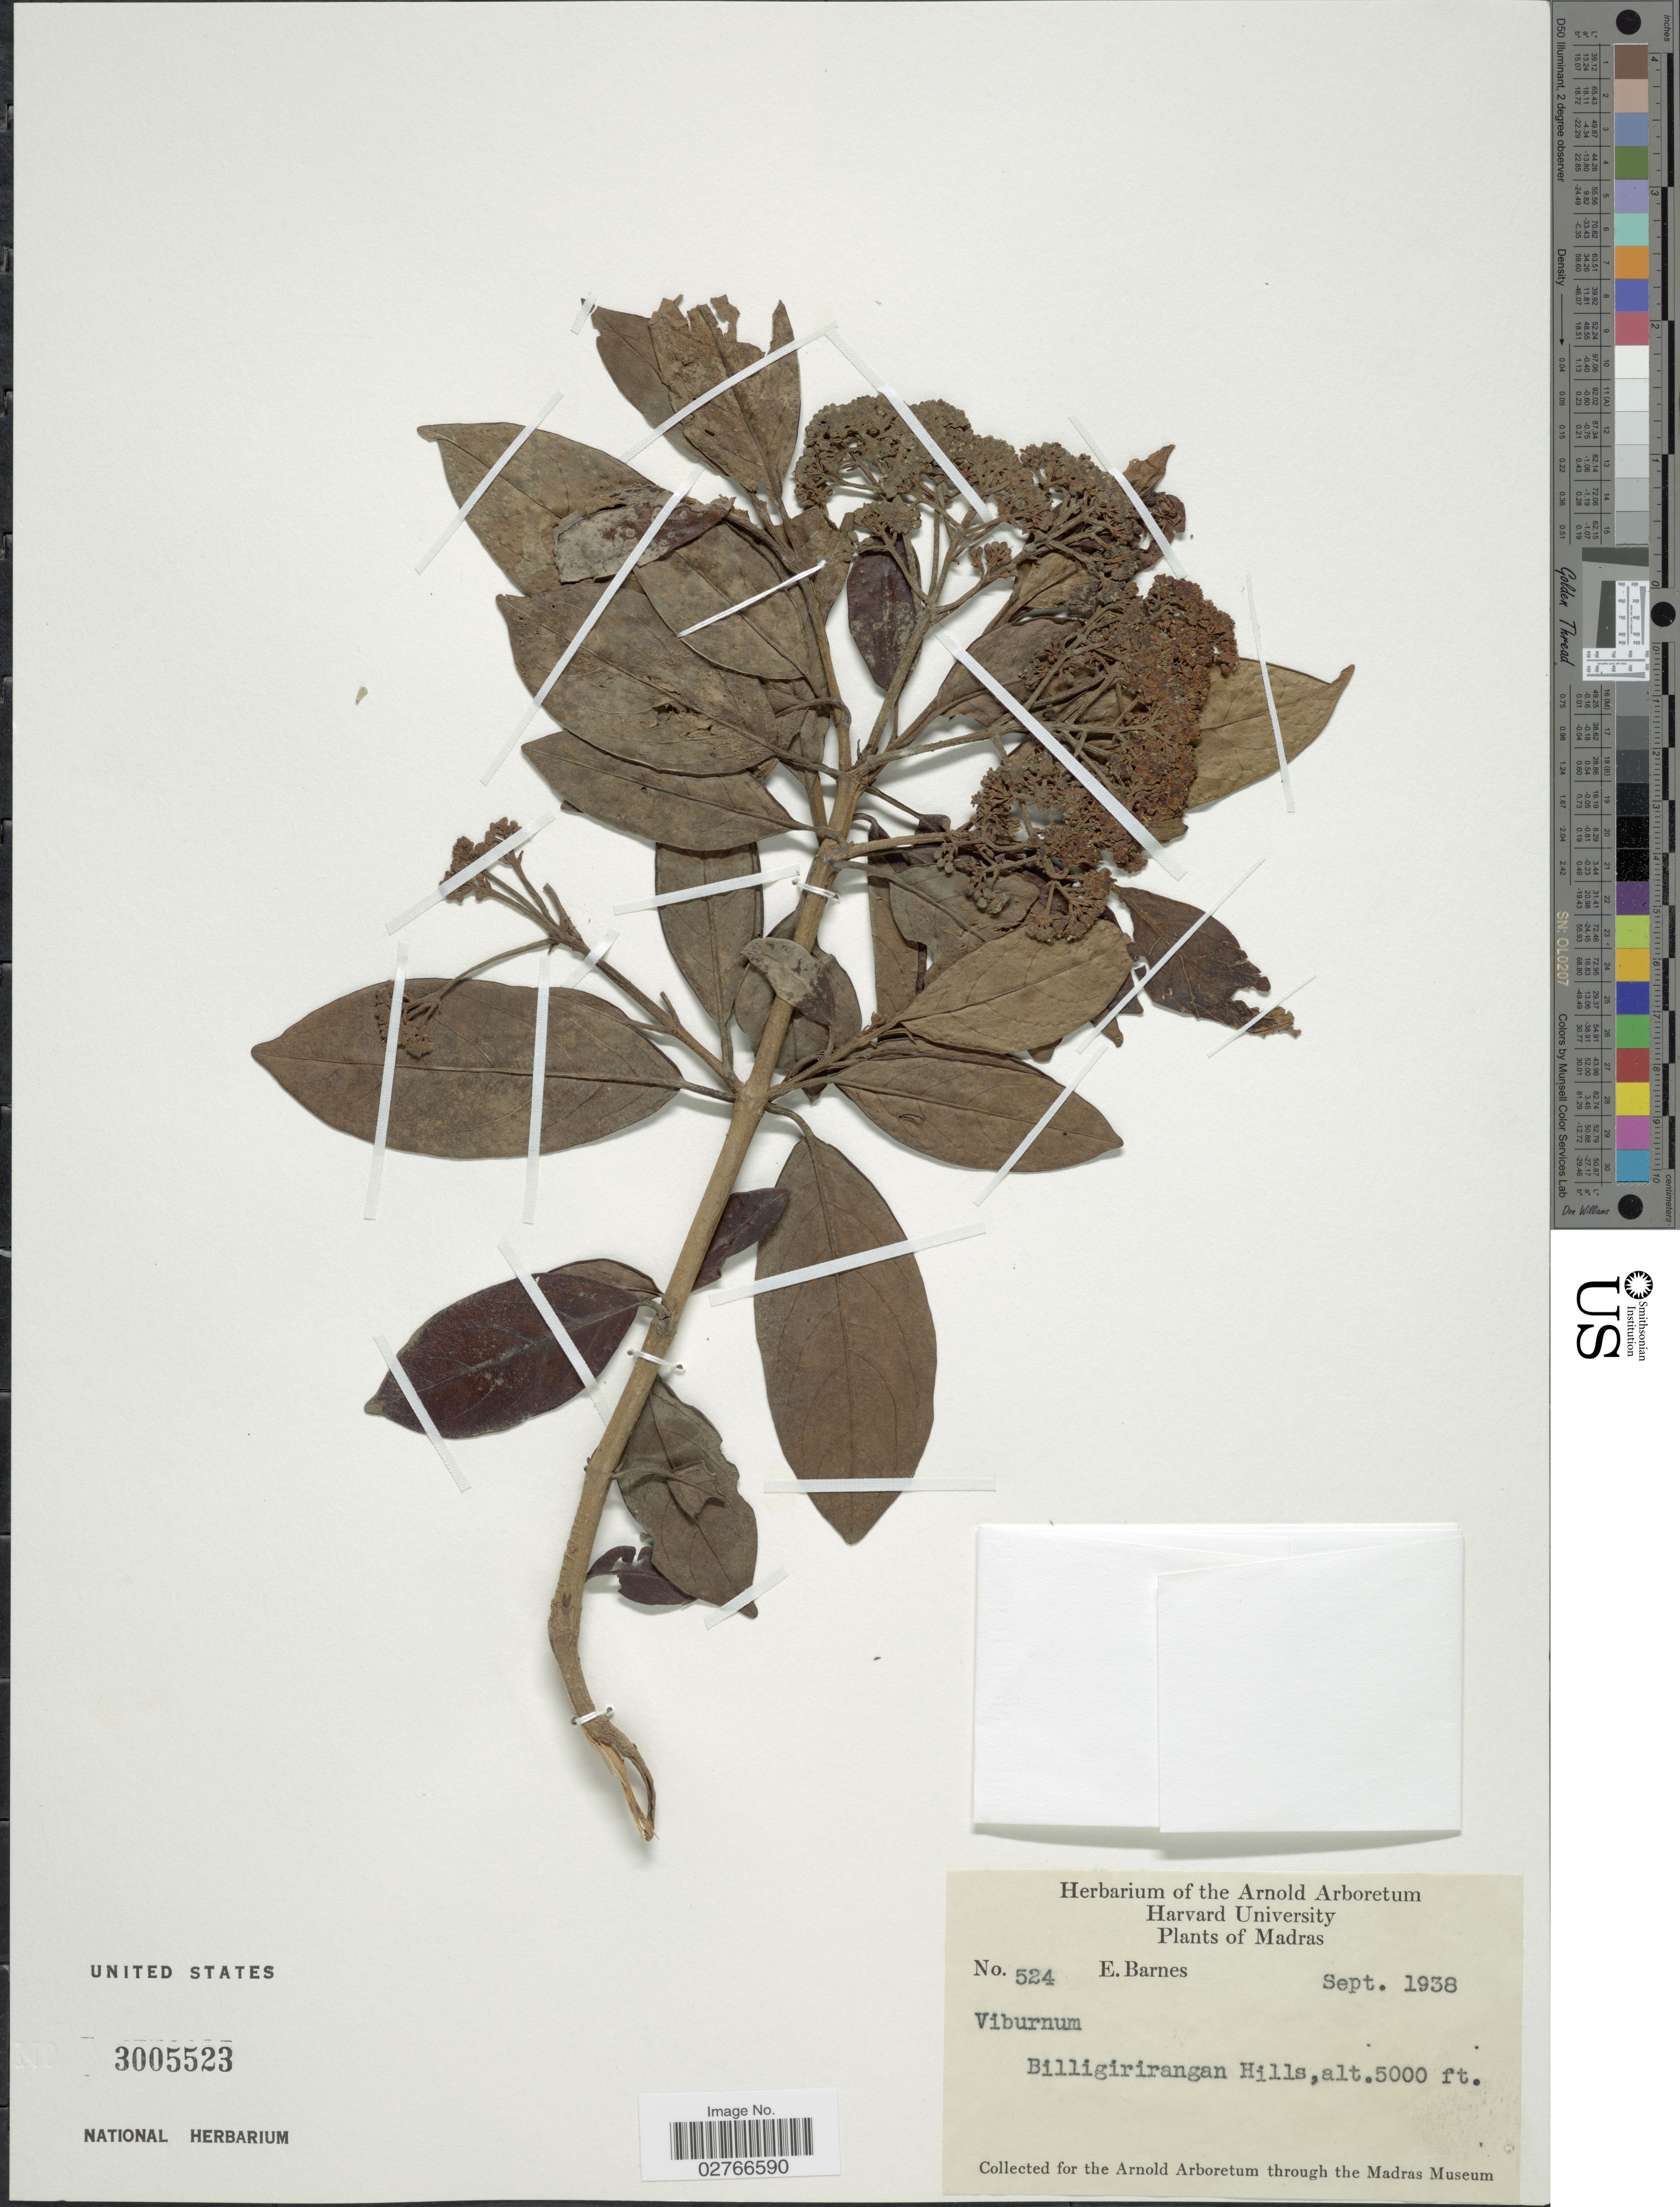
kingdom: Plantae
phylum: Tracheophyta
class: Magnoliopsida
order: Dipsacales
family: Viburnaceae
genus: Viburnum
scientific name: Viburnum sp.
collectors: E. Barnes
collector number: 524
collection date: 1938-09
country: India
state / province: Karnataka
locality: Madras. Billigirirangan Hills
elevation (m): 1524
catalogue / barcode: US 3005523